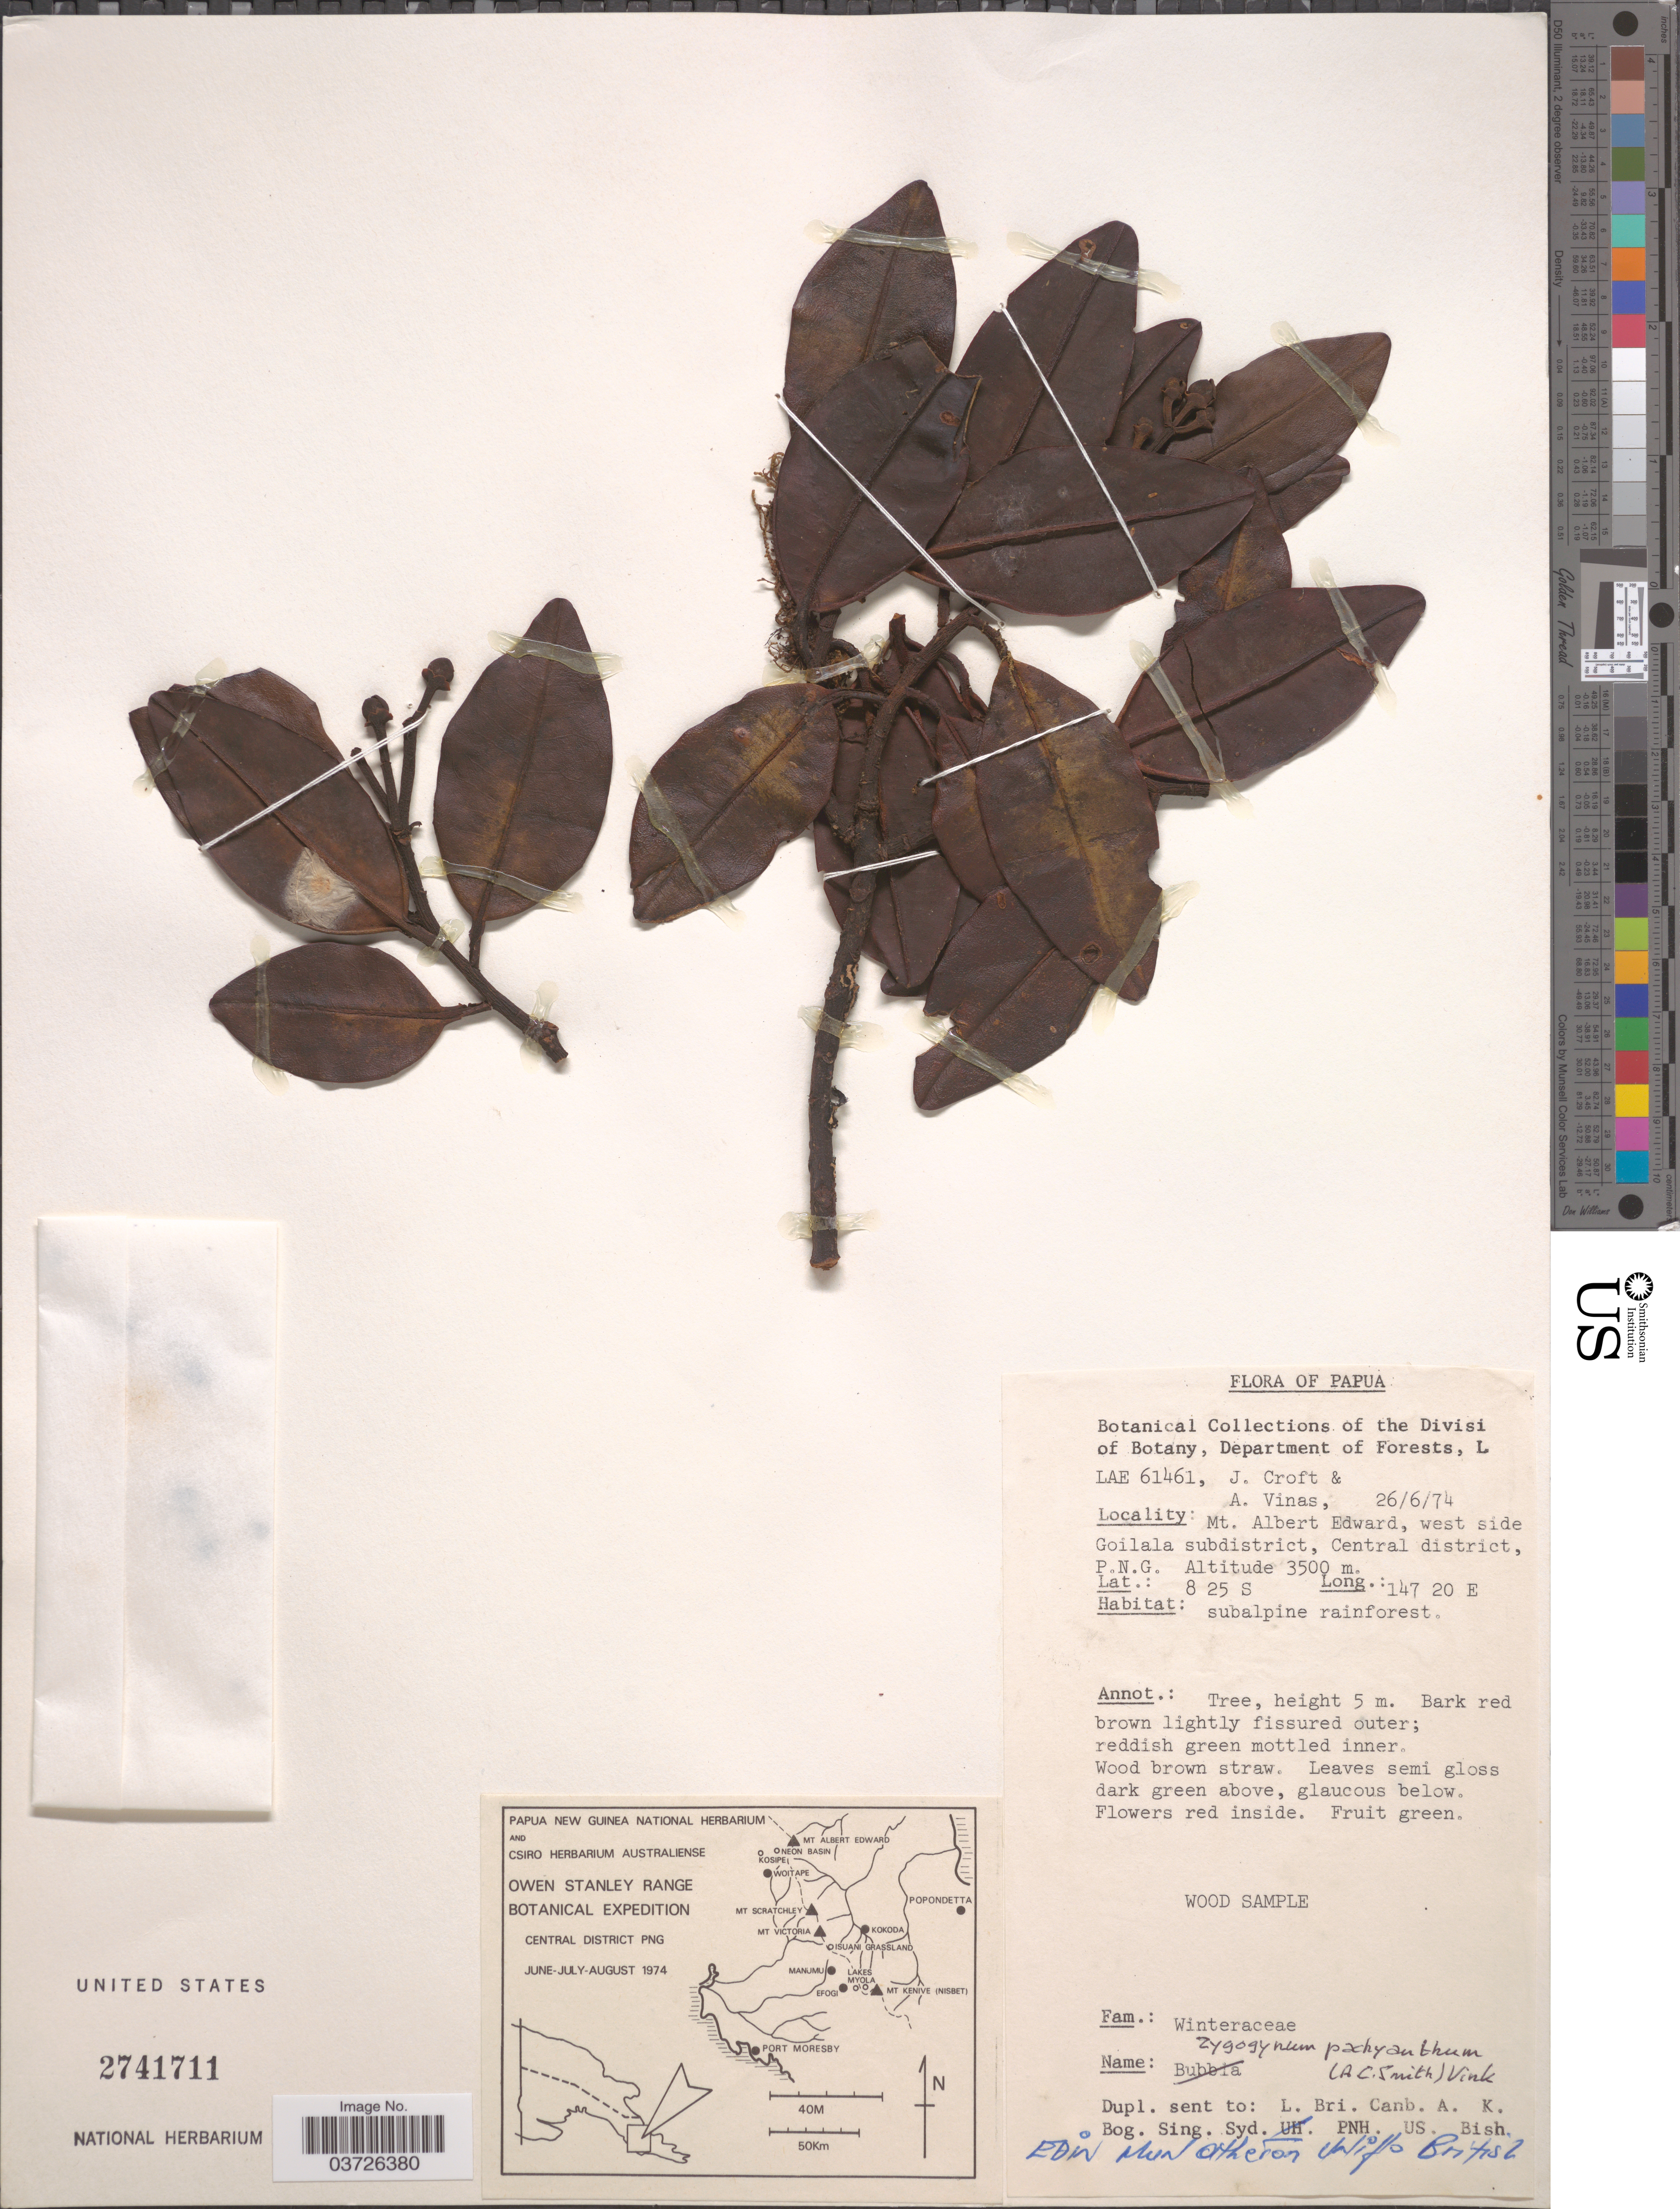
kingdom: Plantae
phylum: Tracheophyta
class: Magnoliopsida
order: Canellales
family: Winteraceae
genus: Zygogynum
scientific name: Zygogynum pachyanthum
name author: (A.C. Sm.) Vink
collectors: J. Croft & A. Vinas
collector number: LAE 61461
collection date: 1974-06-26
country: Papua New Guinea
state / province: Central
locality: Papua. Mt. Albert Edward, west side Goilala subdistrict, Central district, P. N. G.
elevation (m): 3500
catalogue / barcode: US 2741711